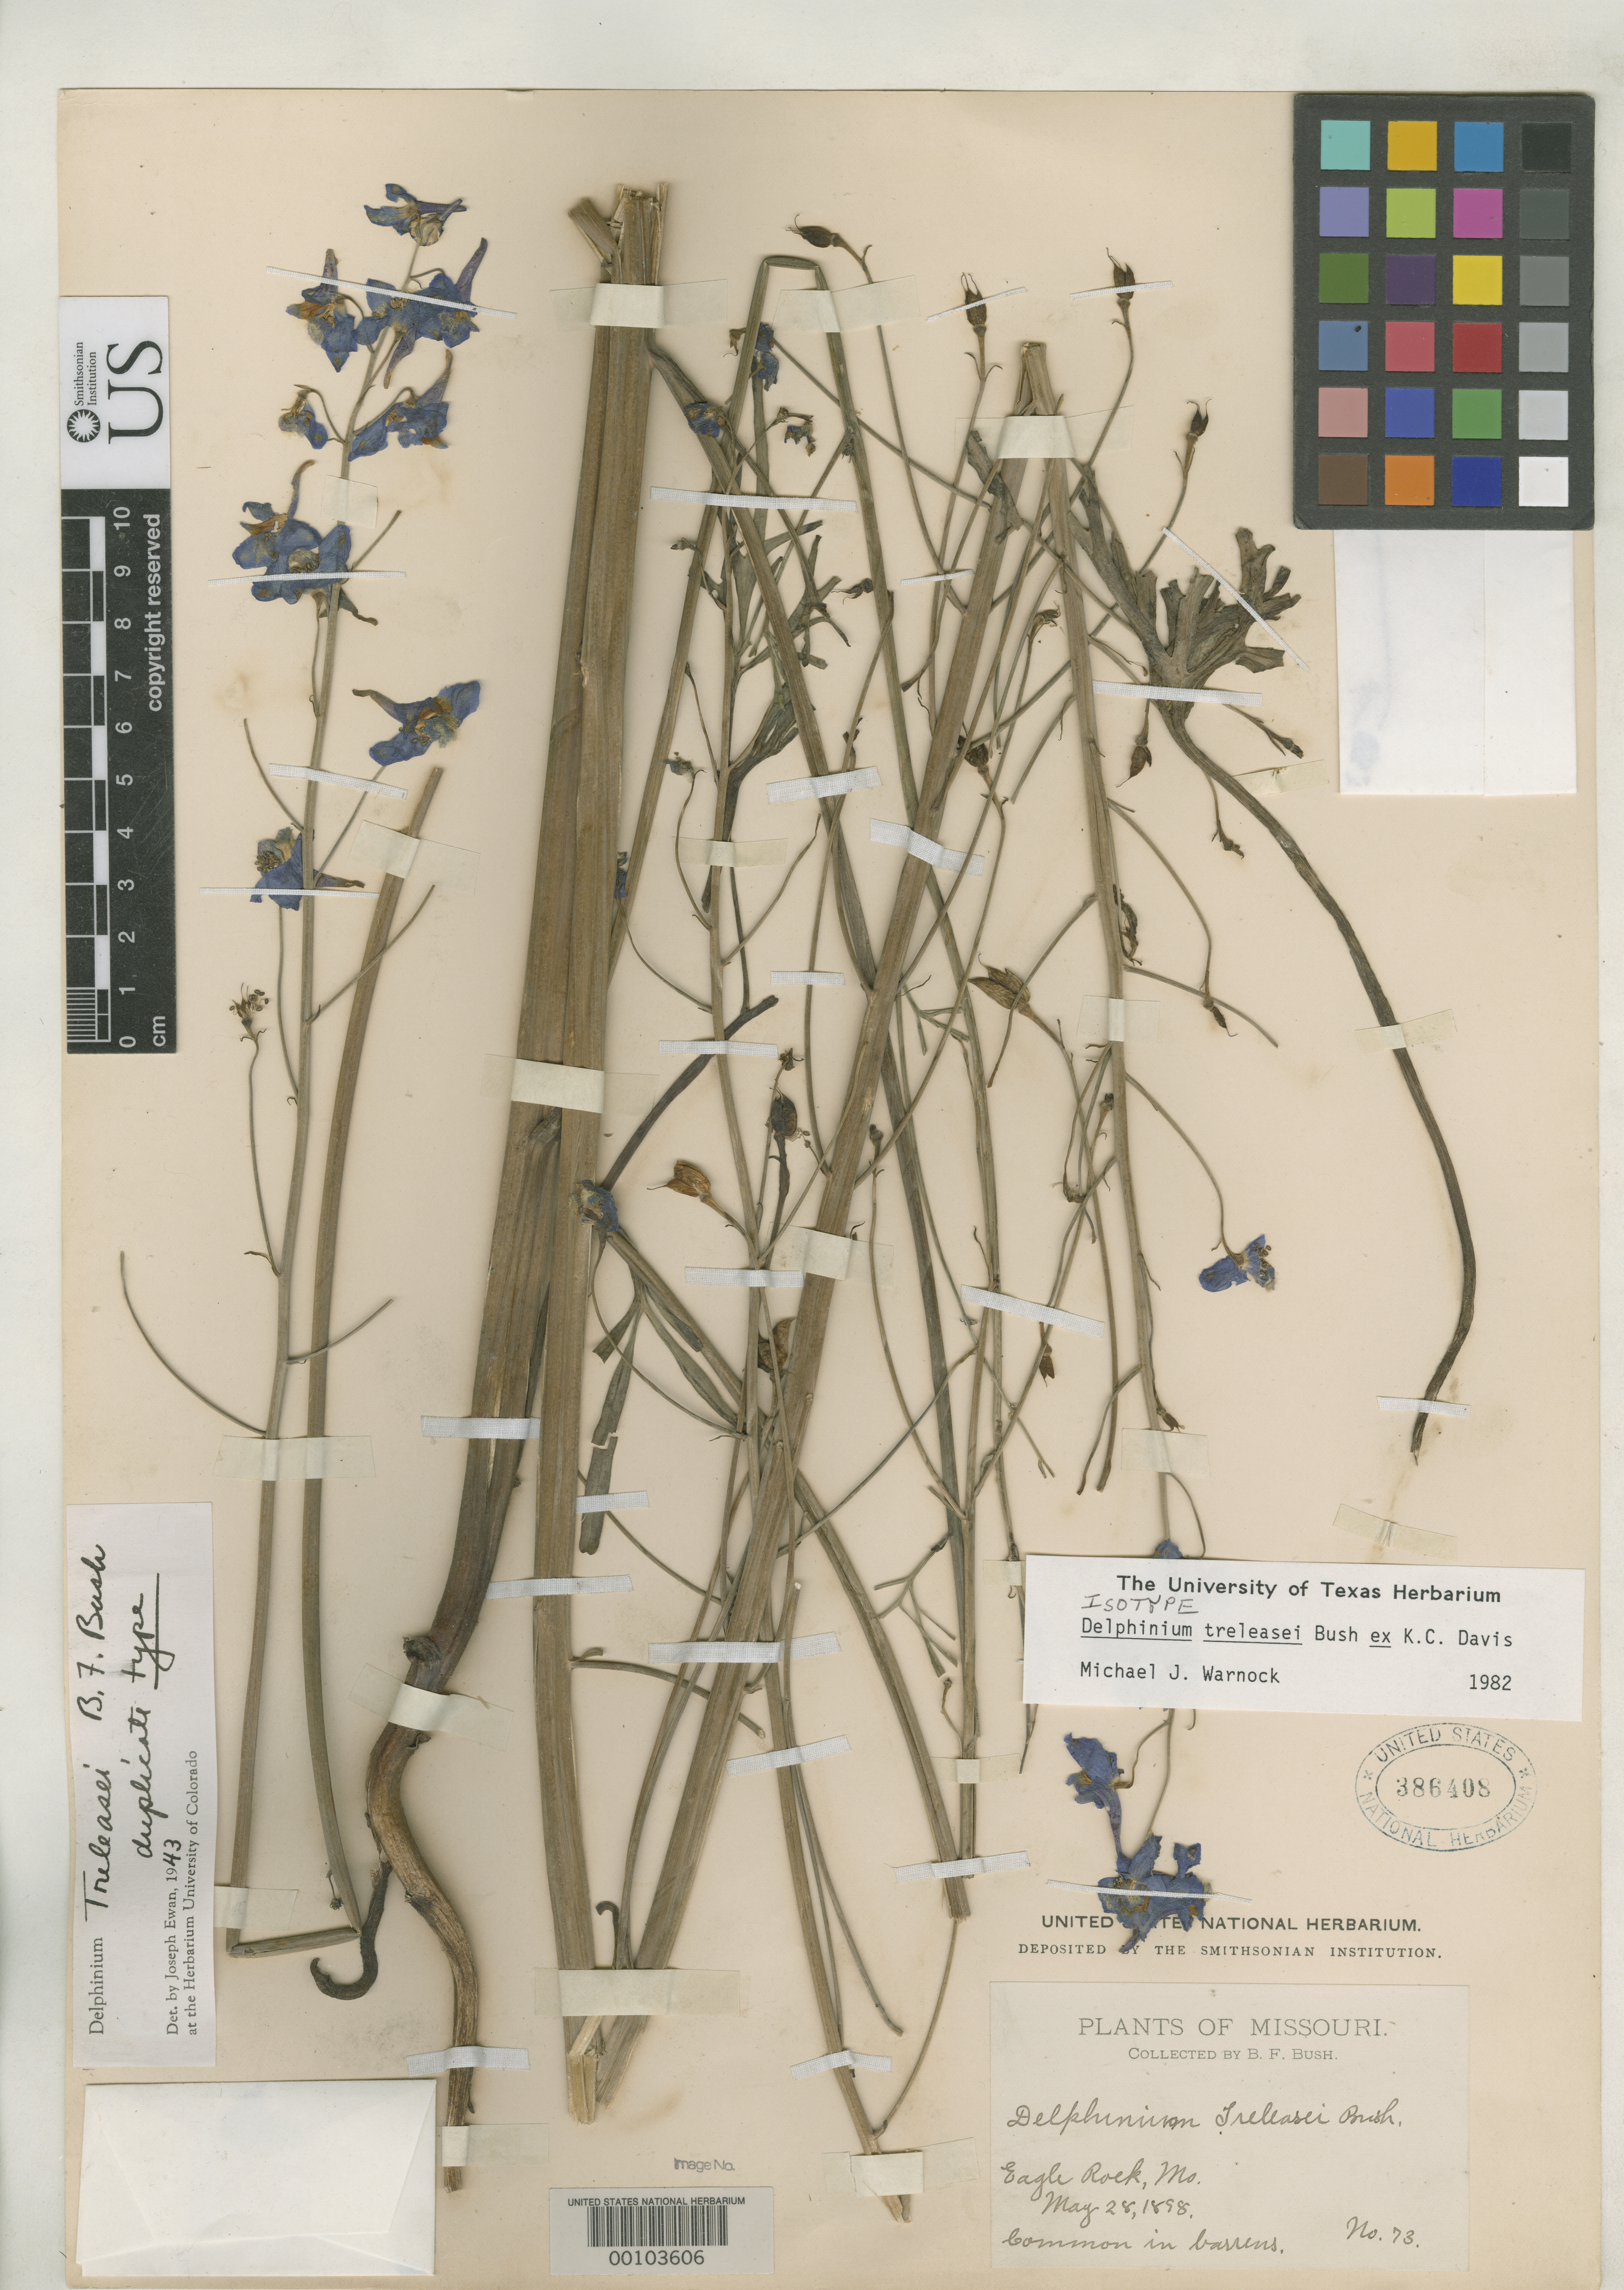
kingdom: Plantae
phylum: Tracheophyta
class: Magnoliopsida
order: Ranunculales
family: Ranunculaceae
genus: Delphinium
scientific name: Delphinium treleasei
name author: Bush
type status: Isotype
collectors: B. F. Bush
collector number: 73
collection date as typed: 28 May 1898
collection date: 1898-05-28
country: United States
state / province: Missouri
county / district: Barry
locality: Eagle Rock.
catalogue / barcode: US 386408